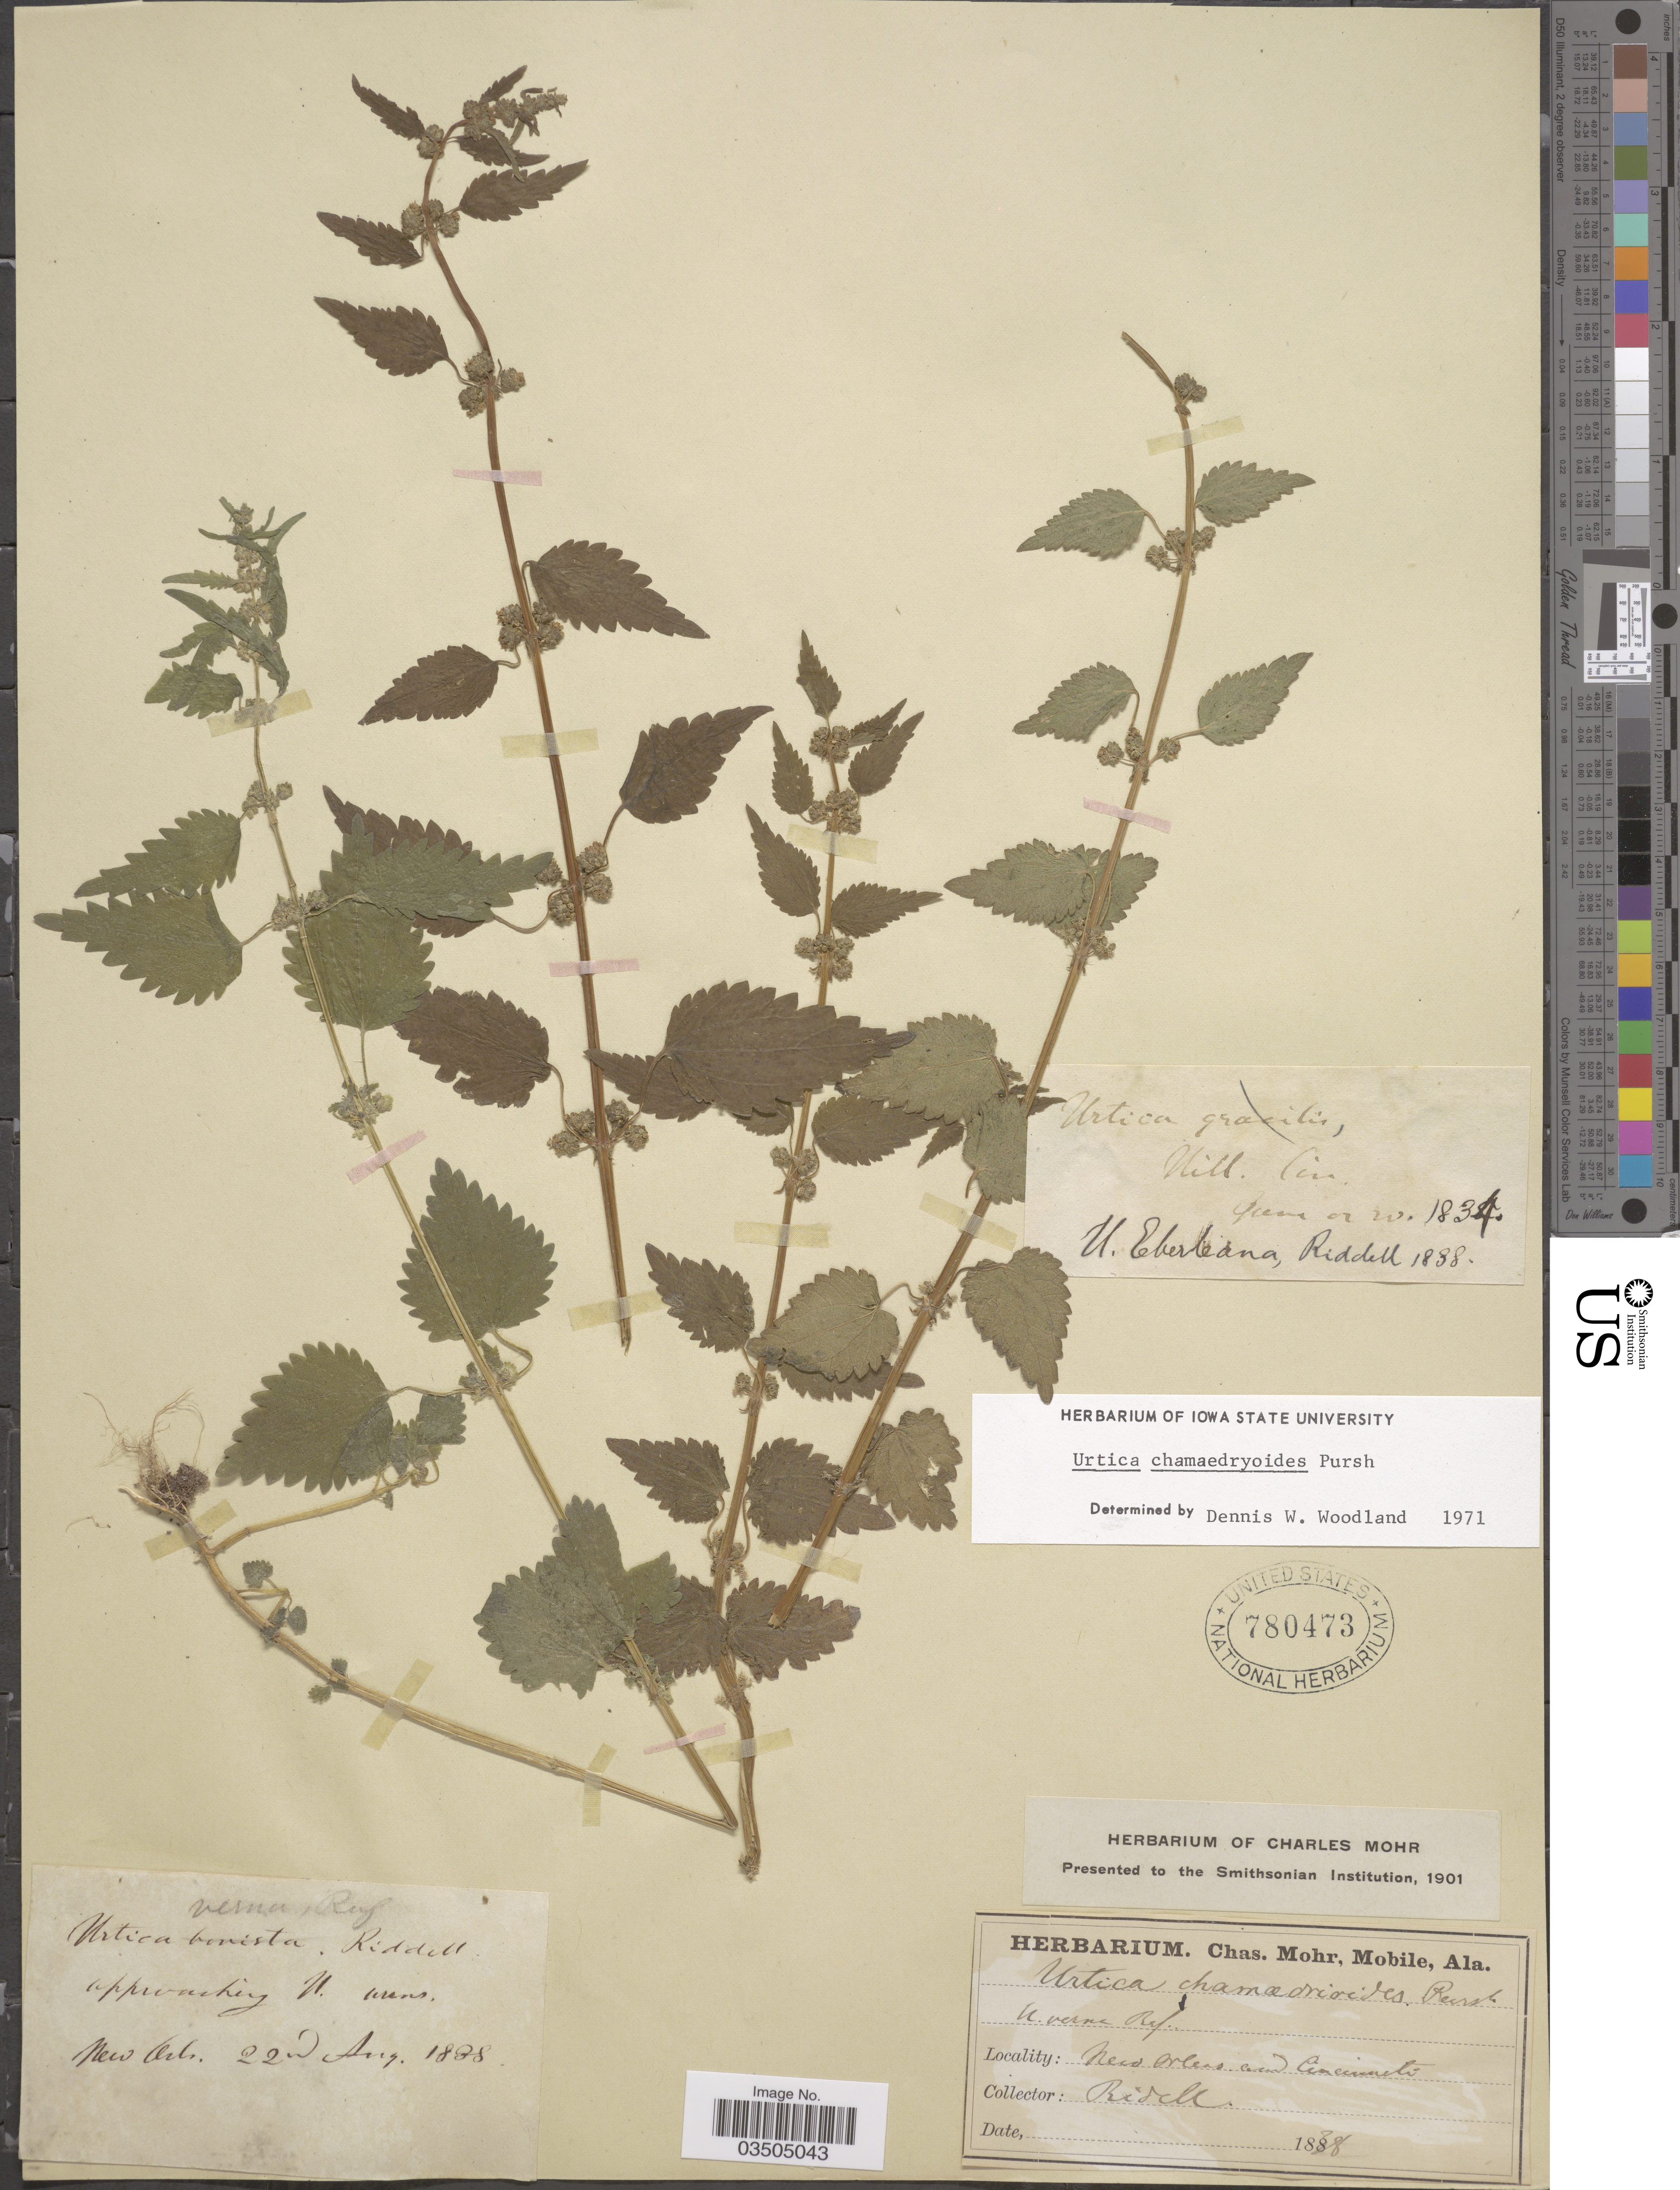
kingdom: Plantae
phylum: Tracheophyta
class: Magnoliopsida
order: Rosales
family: Urticaceae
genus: Urtica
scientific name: Urtica chamaedryoides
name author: Pursh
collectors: -. Ridell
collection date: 1888-08-22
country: United States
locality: New Orleans and Cincinati.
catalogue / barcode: US 780473